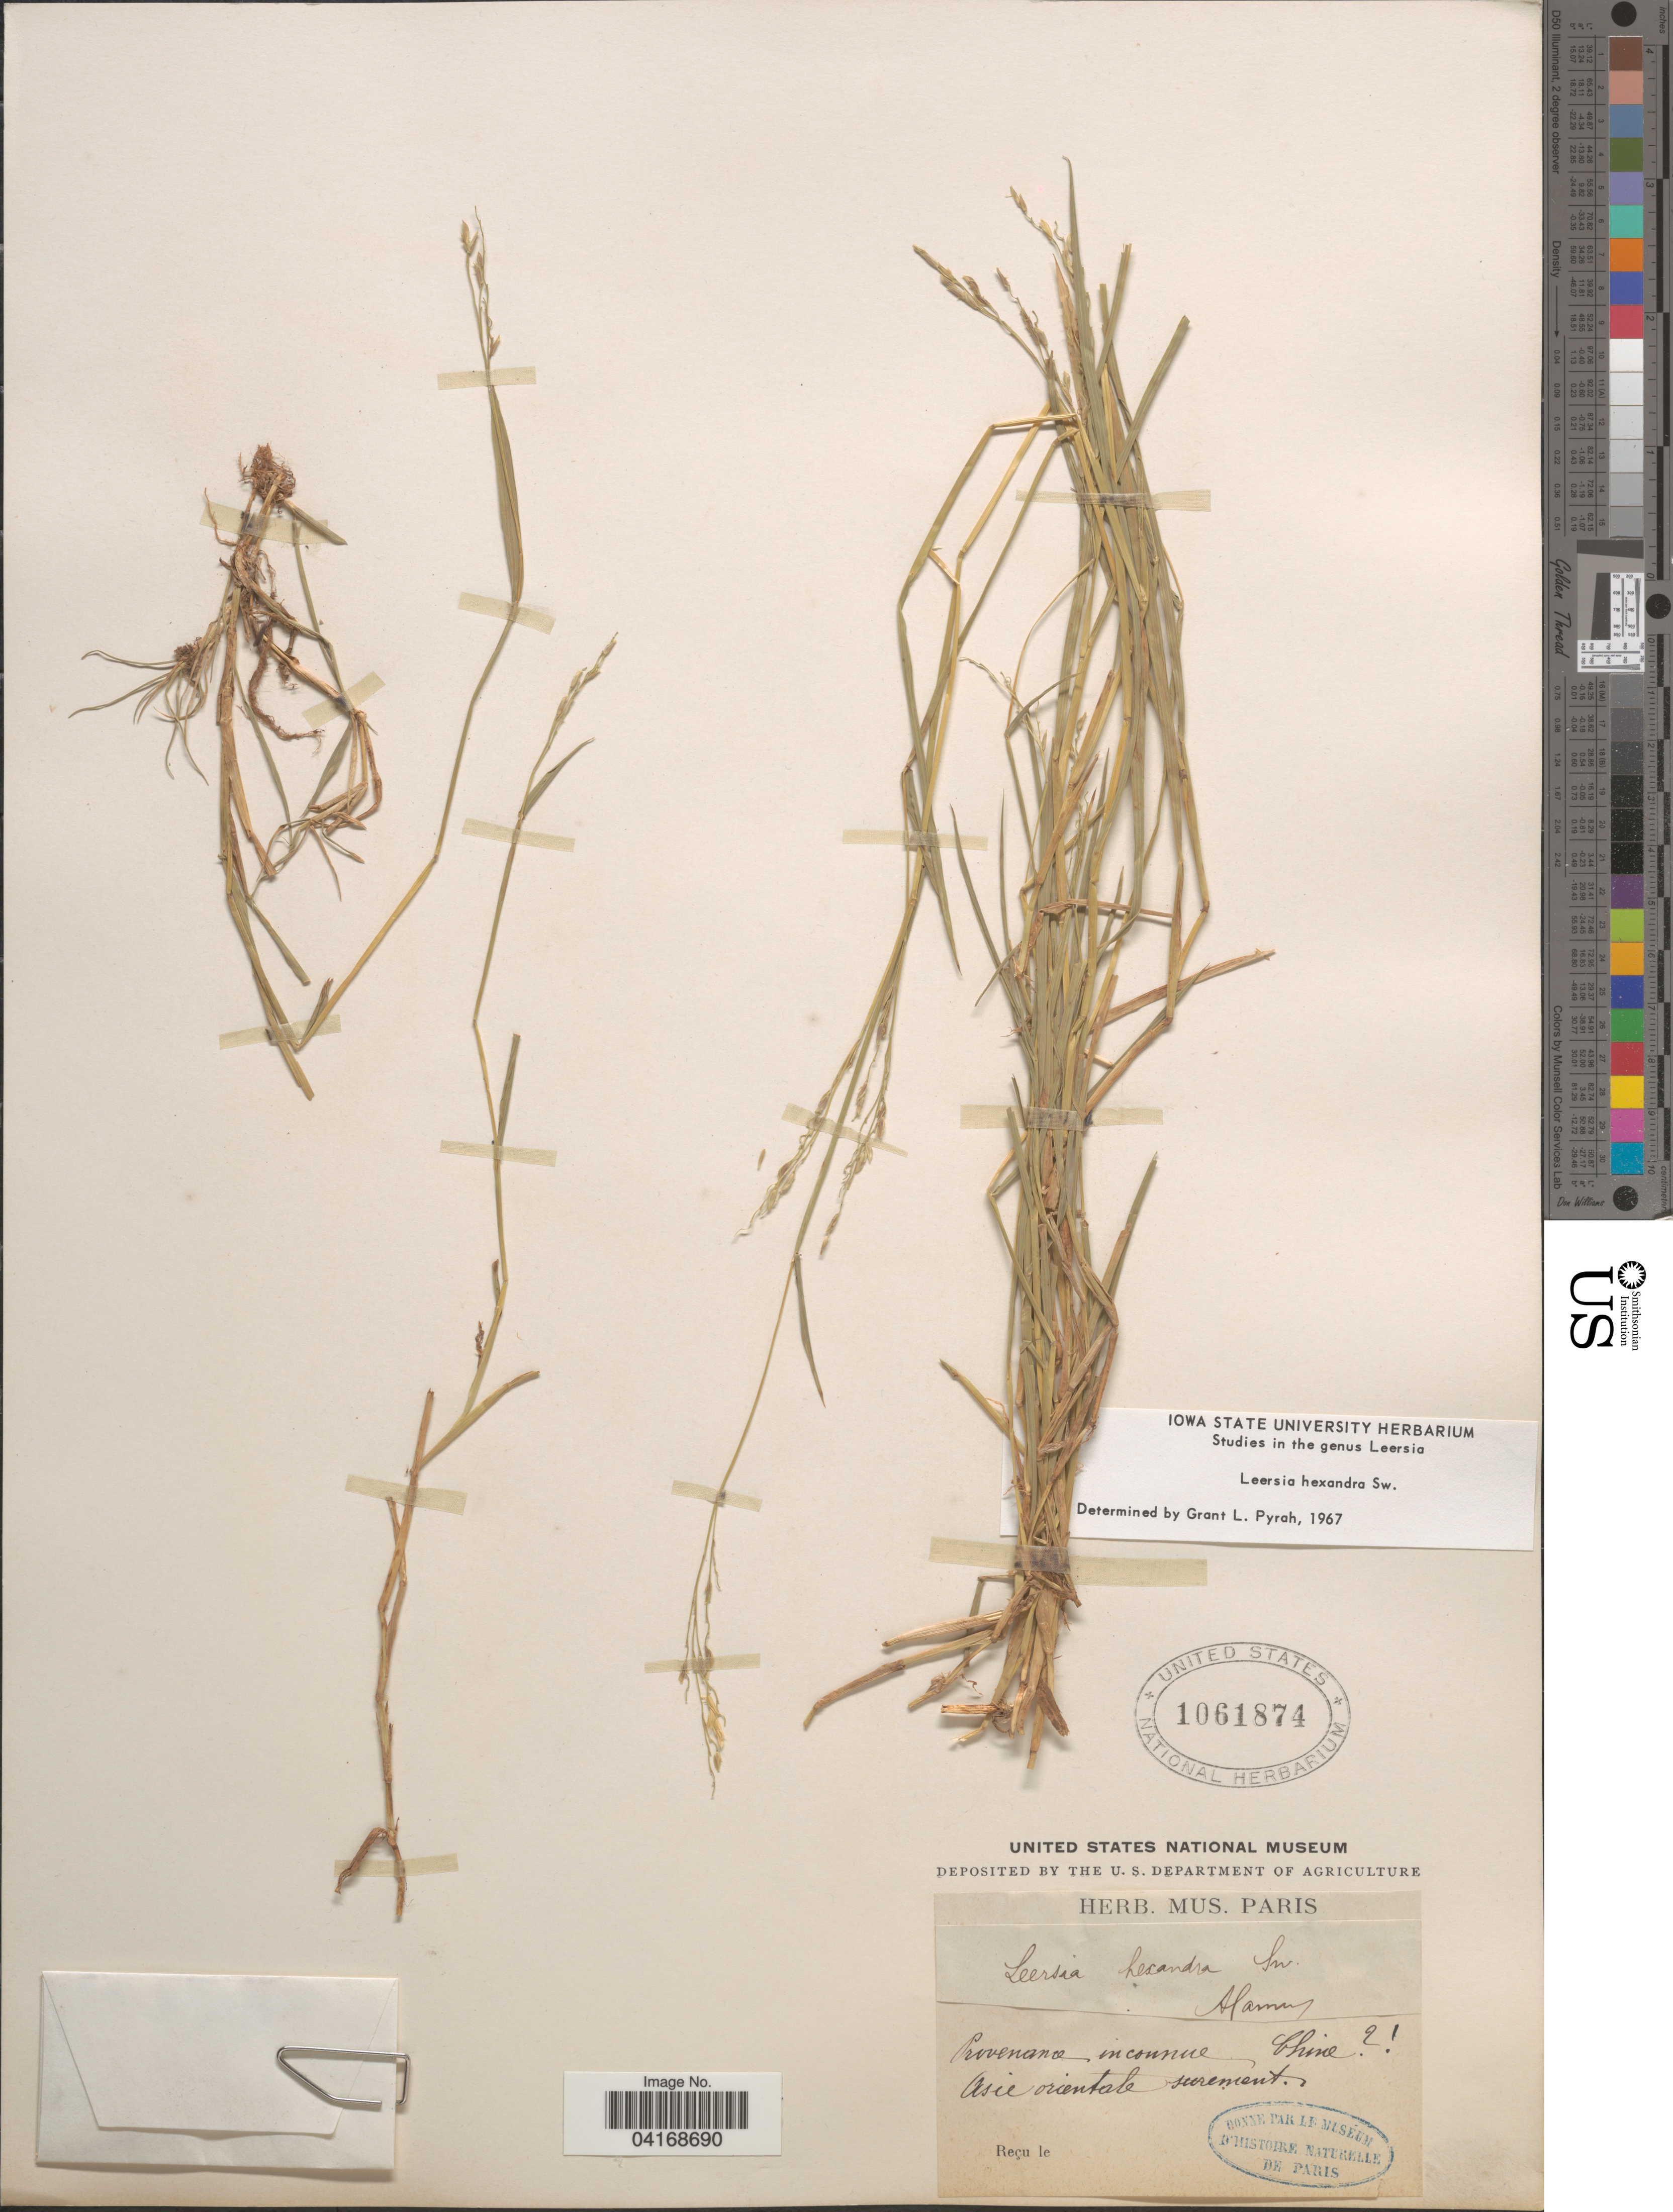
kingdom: Plantae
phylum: Tracheophyta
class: Liliopsida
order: Poales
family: Poaceae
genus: Leersia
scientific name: Leersia hexandra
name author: Sw.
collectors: ex herb. Mus. Paris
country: China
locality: Lovenanæ [interpreted] in connue [interpreted]. Asie orientale surement.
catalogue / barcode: US 1061874